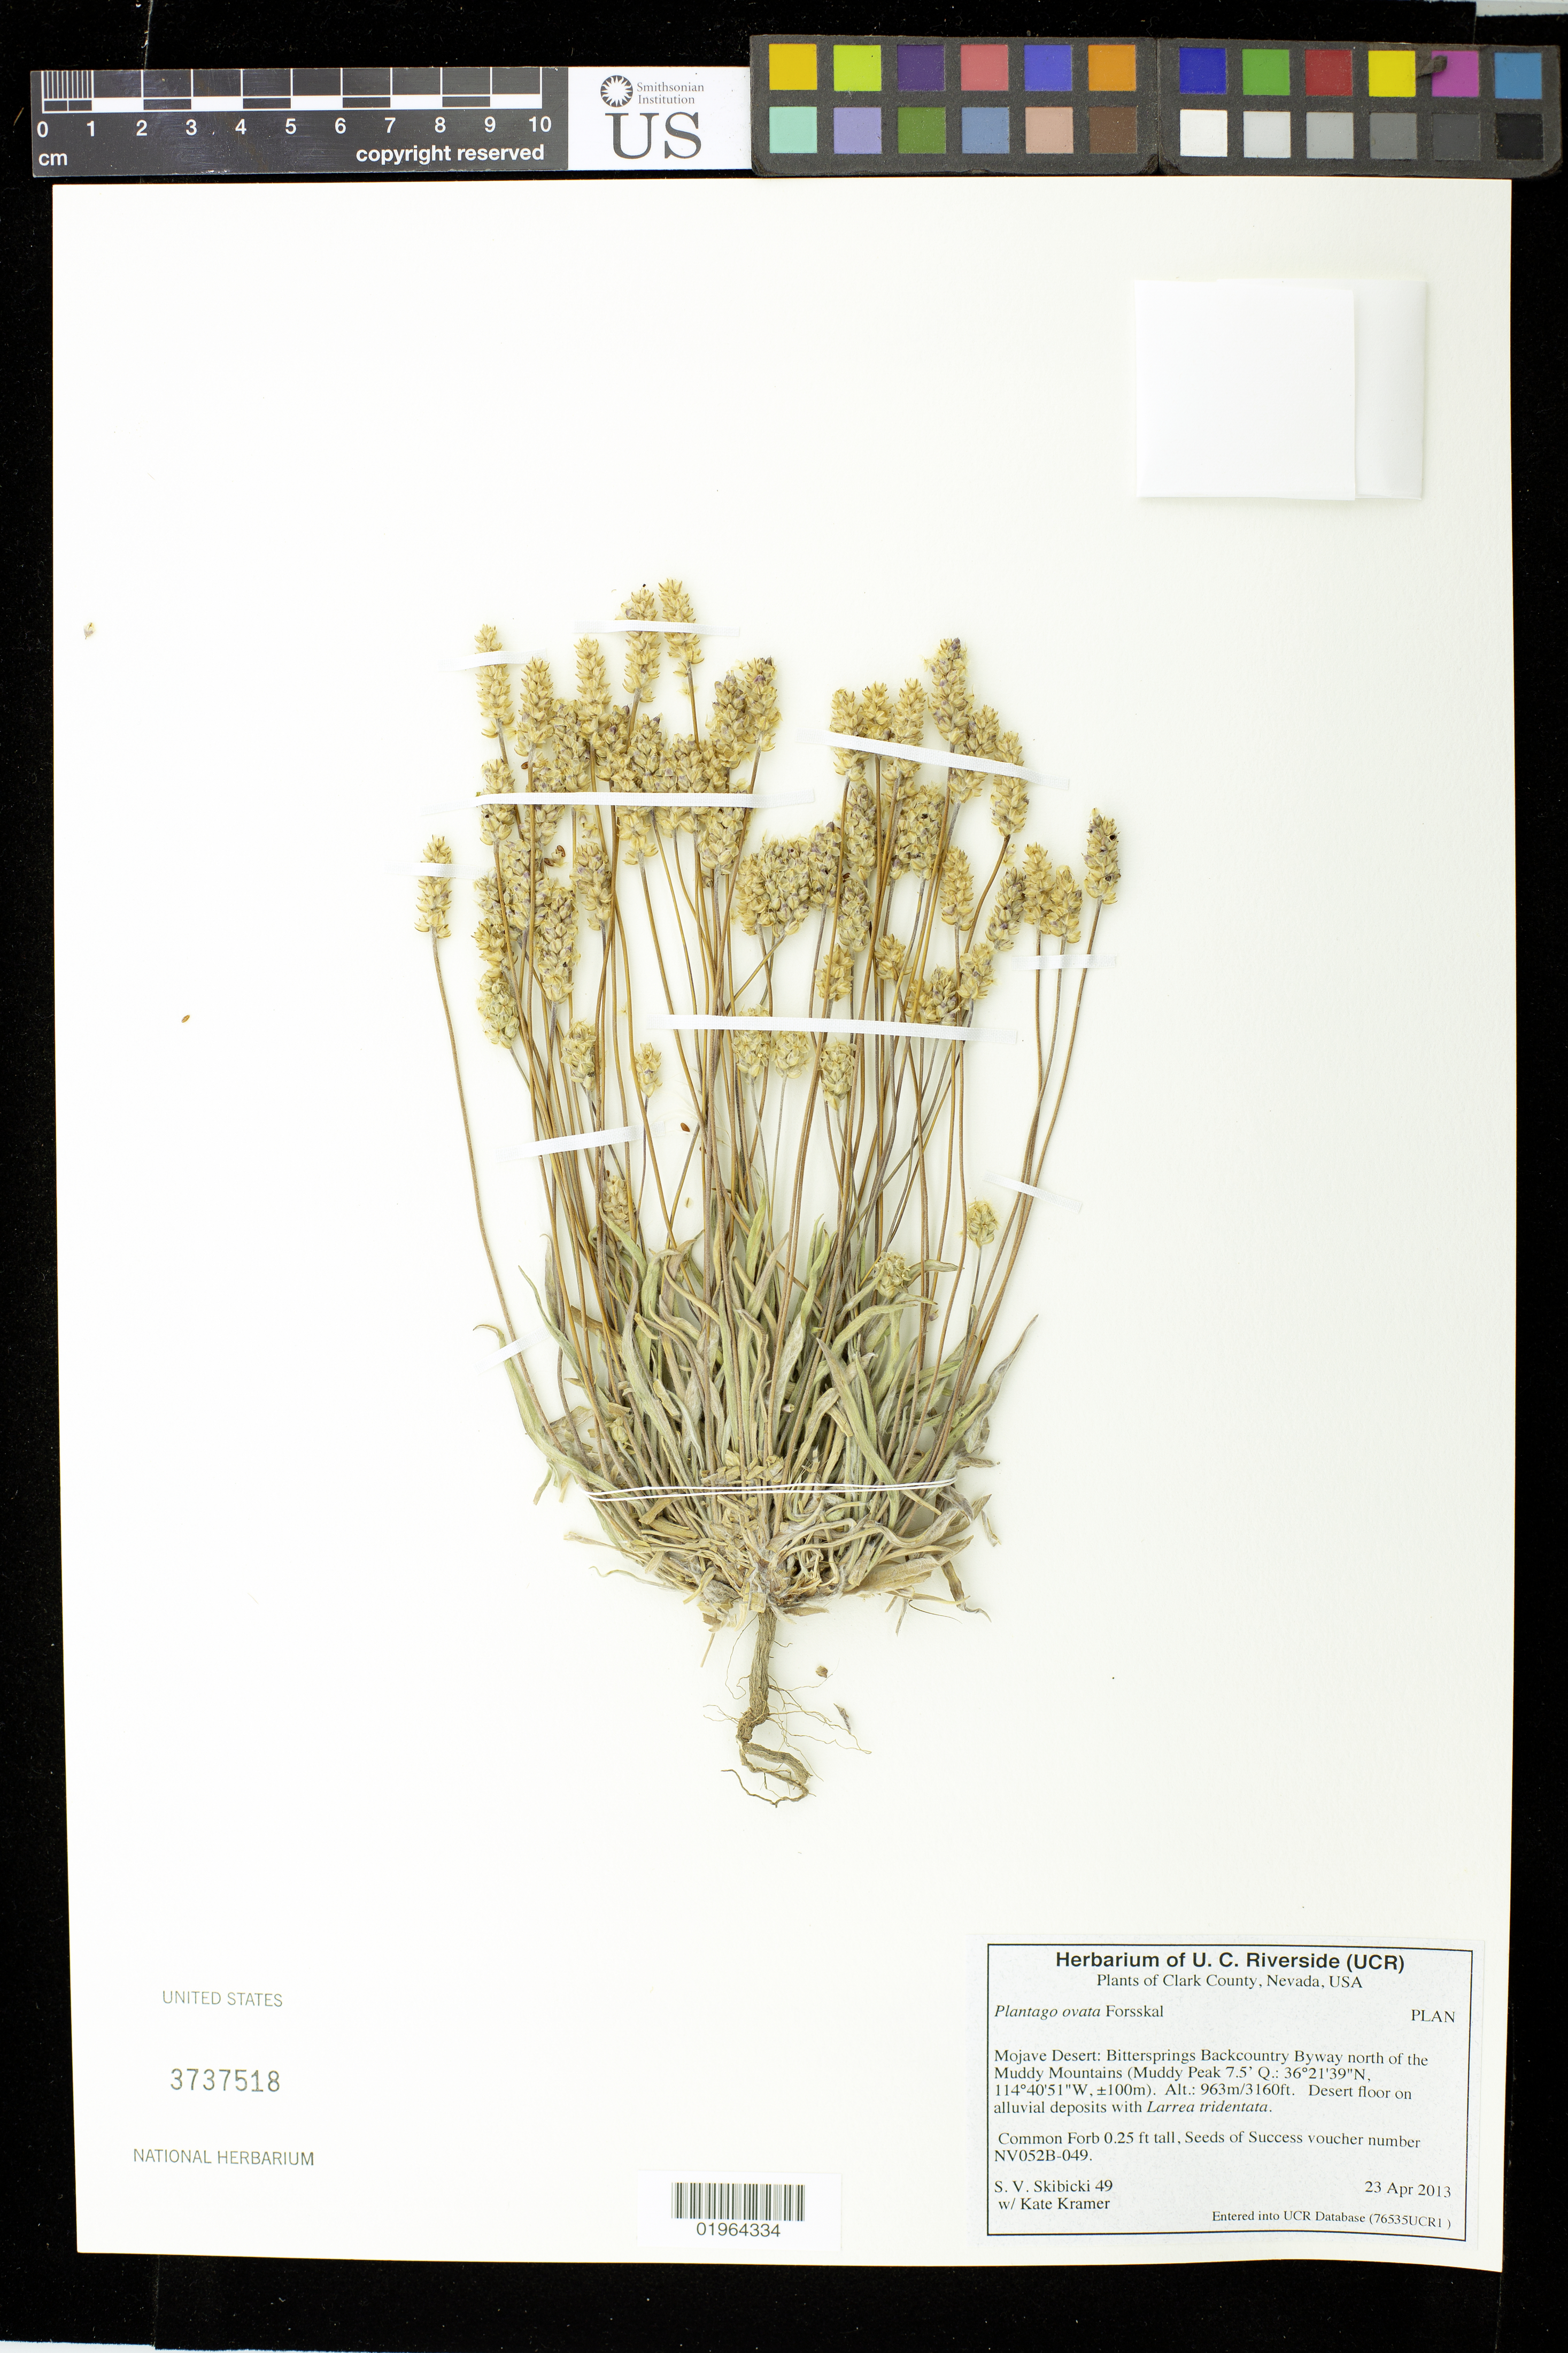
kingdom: Plantae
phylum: Tracheophyta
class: Magnoliopsida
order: Lamiales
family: Plantaginaceae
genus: Plantago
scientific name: Plantago ovata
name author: Forssk.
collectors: S. Skibicki & K. Kramer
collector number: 49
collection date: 2013-04-23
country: United States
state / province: Nevada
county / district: Clark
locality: Mojave Desert, Bittersprings Backcountry Byway north of the Muddy Mts (Muddy Peak)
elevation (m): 936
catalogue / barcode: US 3737518